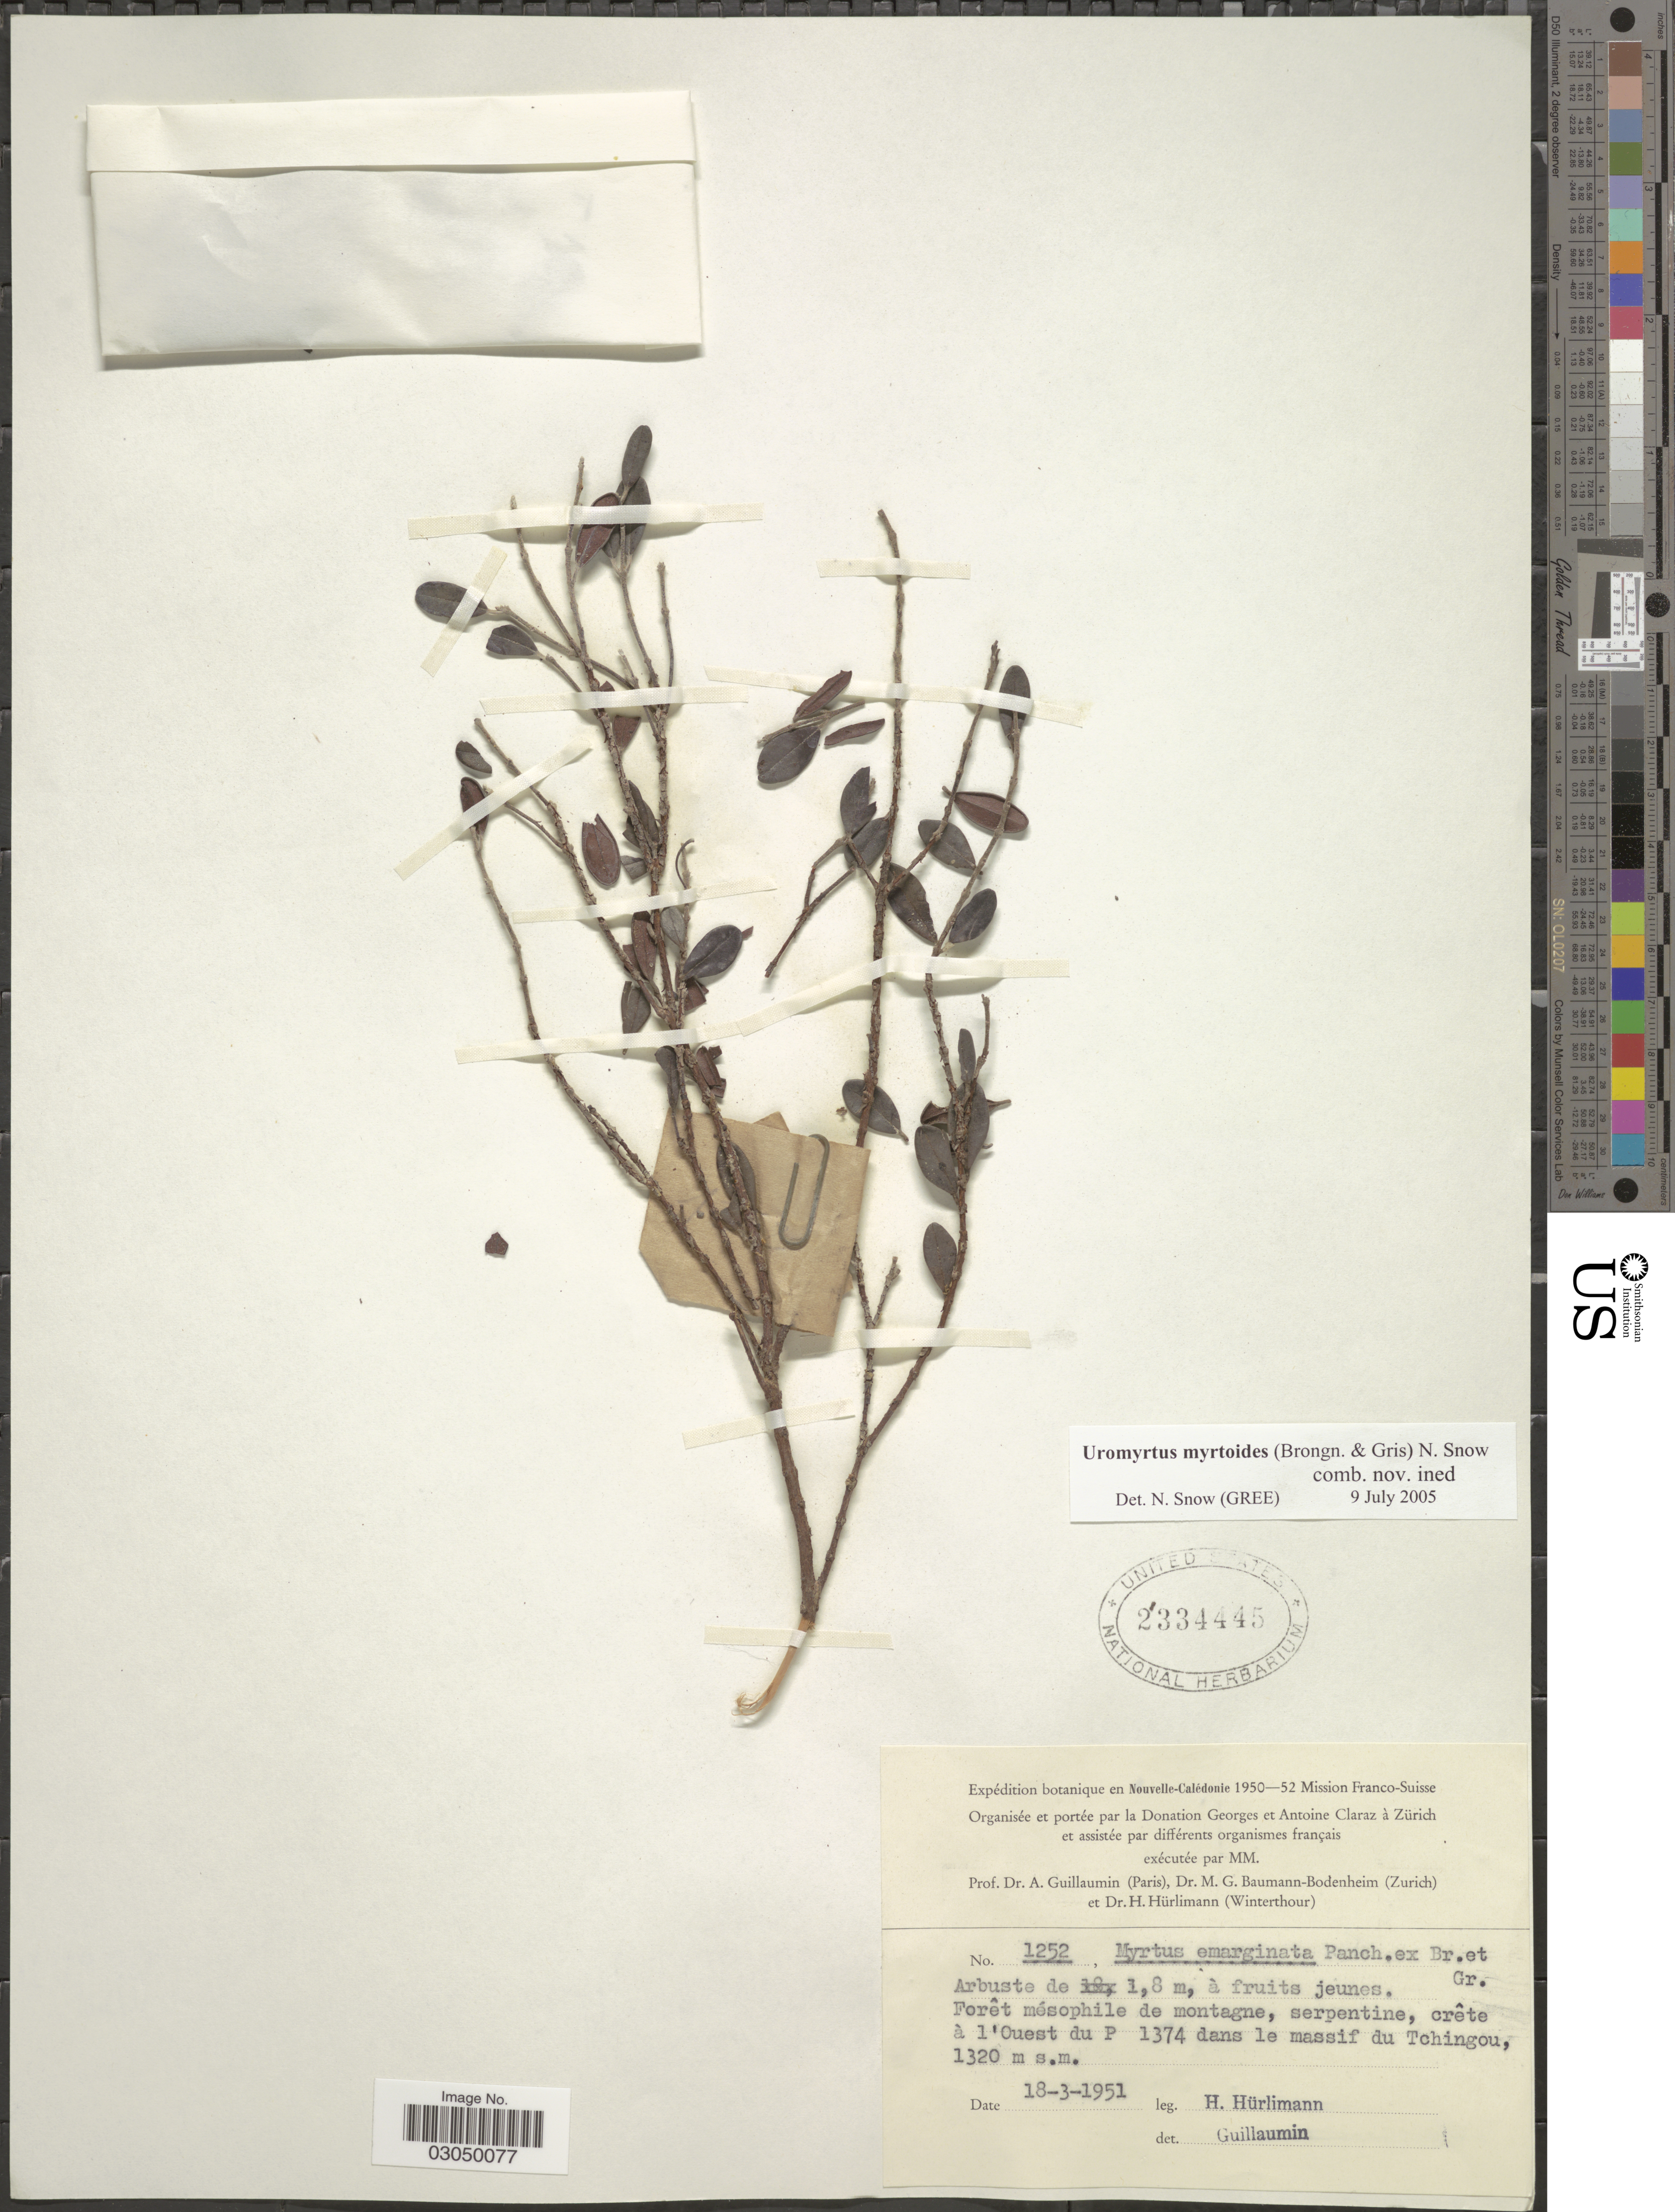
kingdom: Plantae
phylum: Tracheophyta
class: Magnoliopsida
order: Myrtales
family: Myrtaceae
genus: Uromyrtus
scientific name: Uromyrtus myrtoides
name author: (Brongn. & Gris) N. Snow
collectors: H. Hürlimann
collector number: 1252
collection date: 1951-03-18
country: New Caledonia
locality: En Nouvelle-Calédonie. Forêt mésophile de montagne, serpentine, crête à l'Ouest du P 1374 dans le massif du Tchingou.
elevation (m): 1320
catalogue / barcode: US 2334445